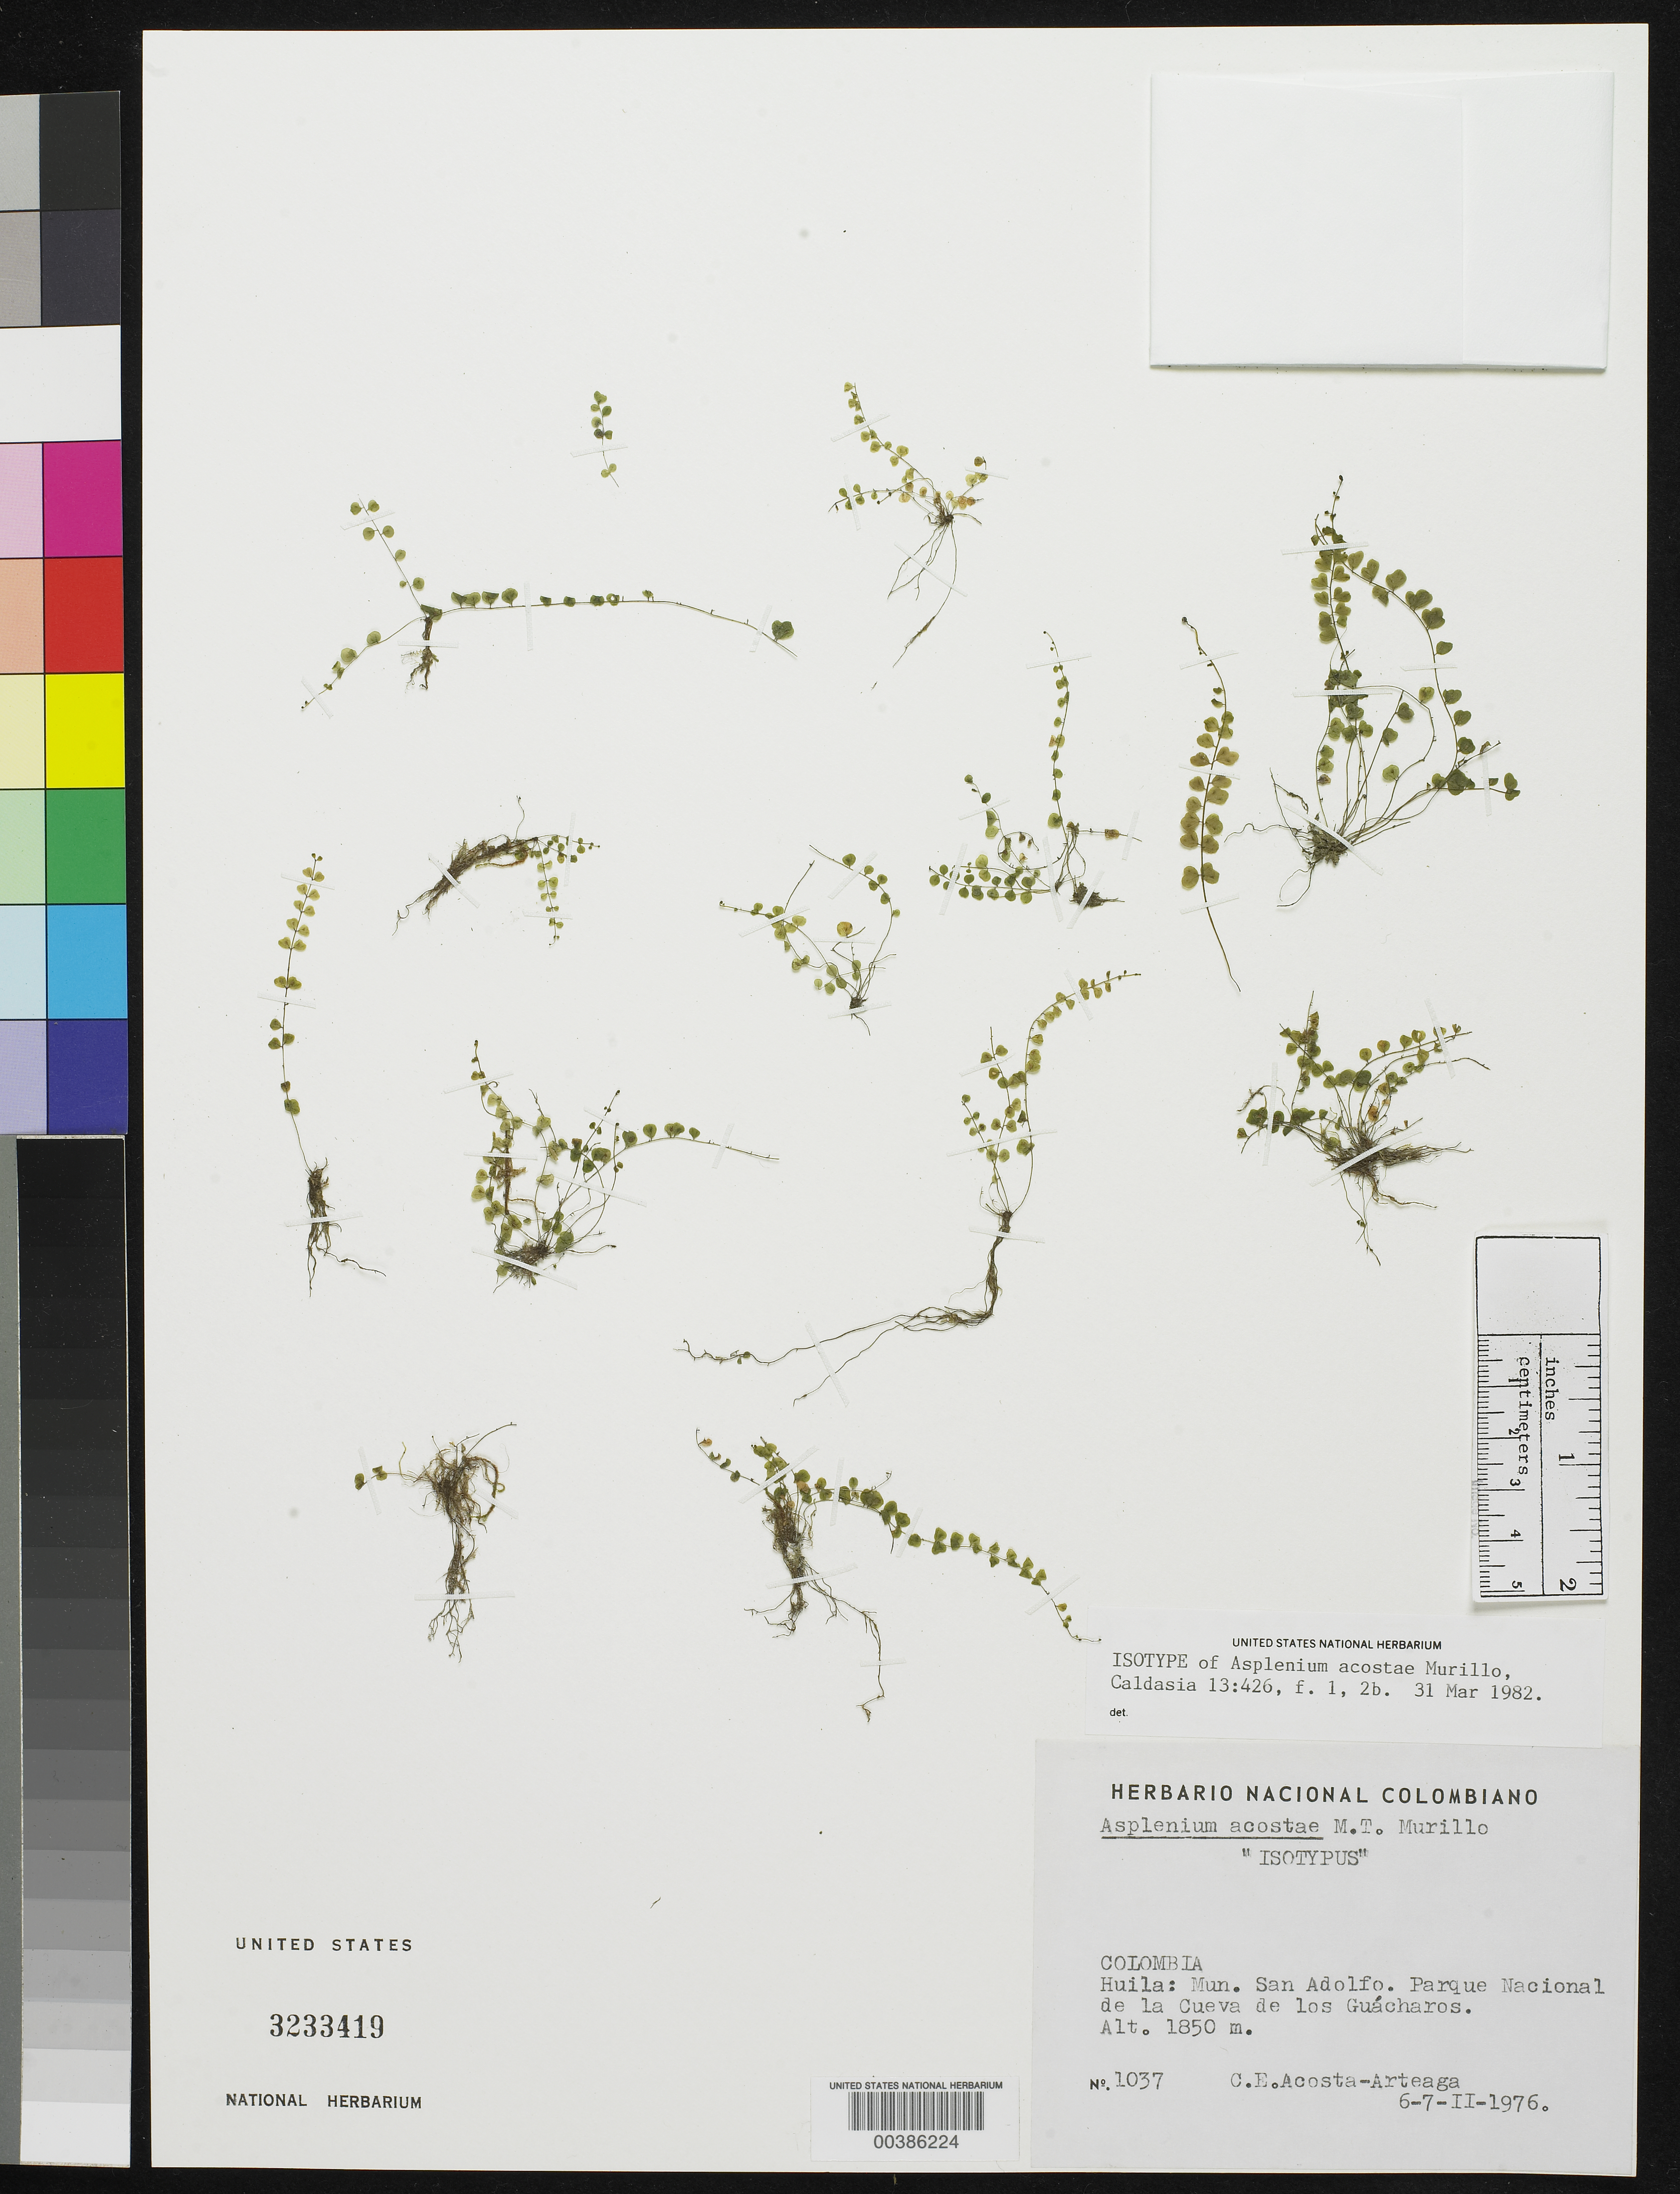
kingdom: Plantae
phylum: Tracheophyta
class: Polypodiopsida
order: Polypodiales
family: Aspleniaceae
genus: Asplenium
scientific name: Asplenium acostae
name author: Murillo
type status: Isotype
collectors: C. E. Acosta-Arteaga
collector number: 1037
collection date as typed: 06 Feb 1976 to 07 Feb 1976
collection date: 1976-02-06/1976-02-07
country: Colombia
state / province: Huila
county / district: San Adolfo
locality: Parque Nacional de La Cueva de Los Guacharos.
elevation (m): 1850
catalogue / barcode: US 3233419